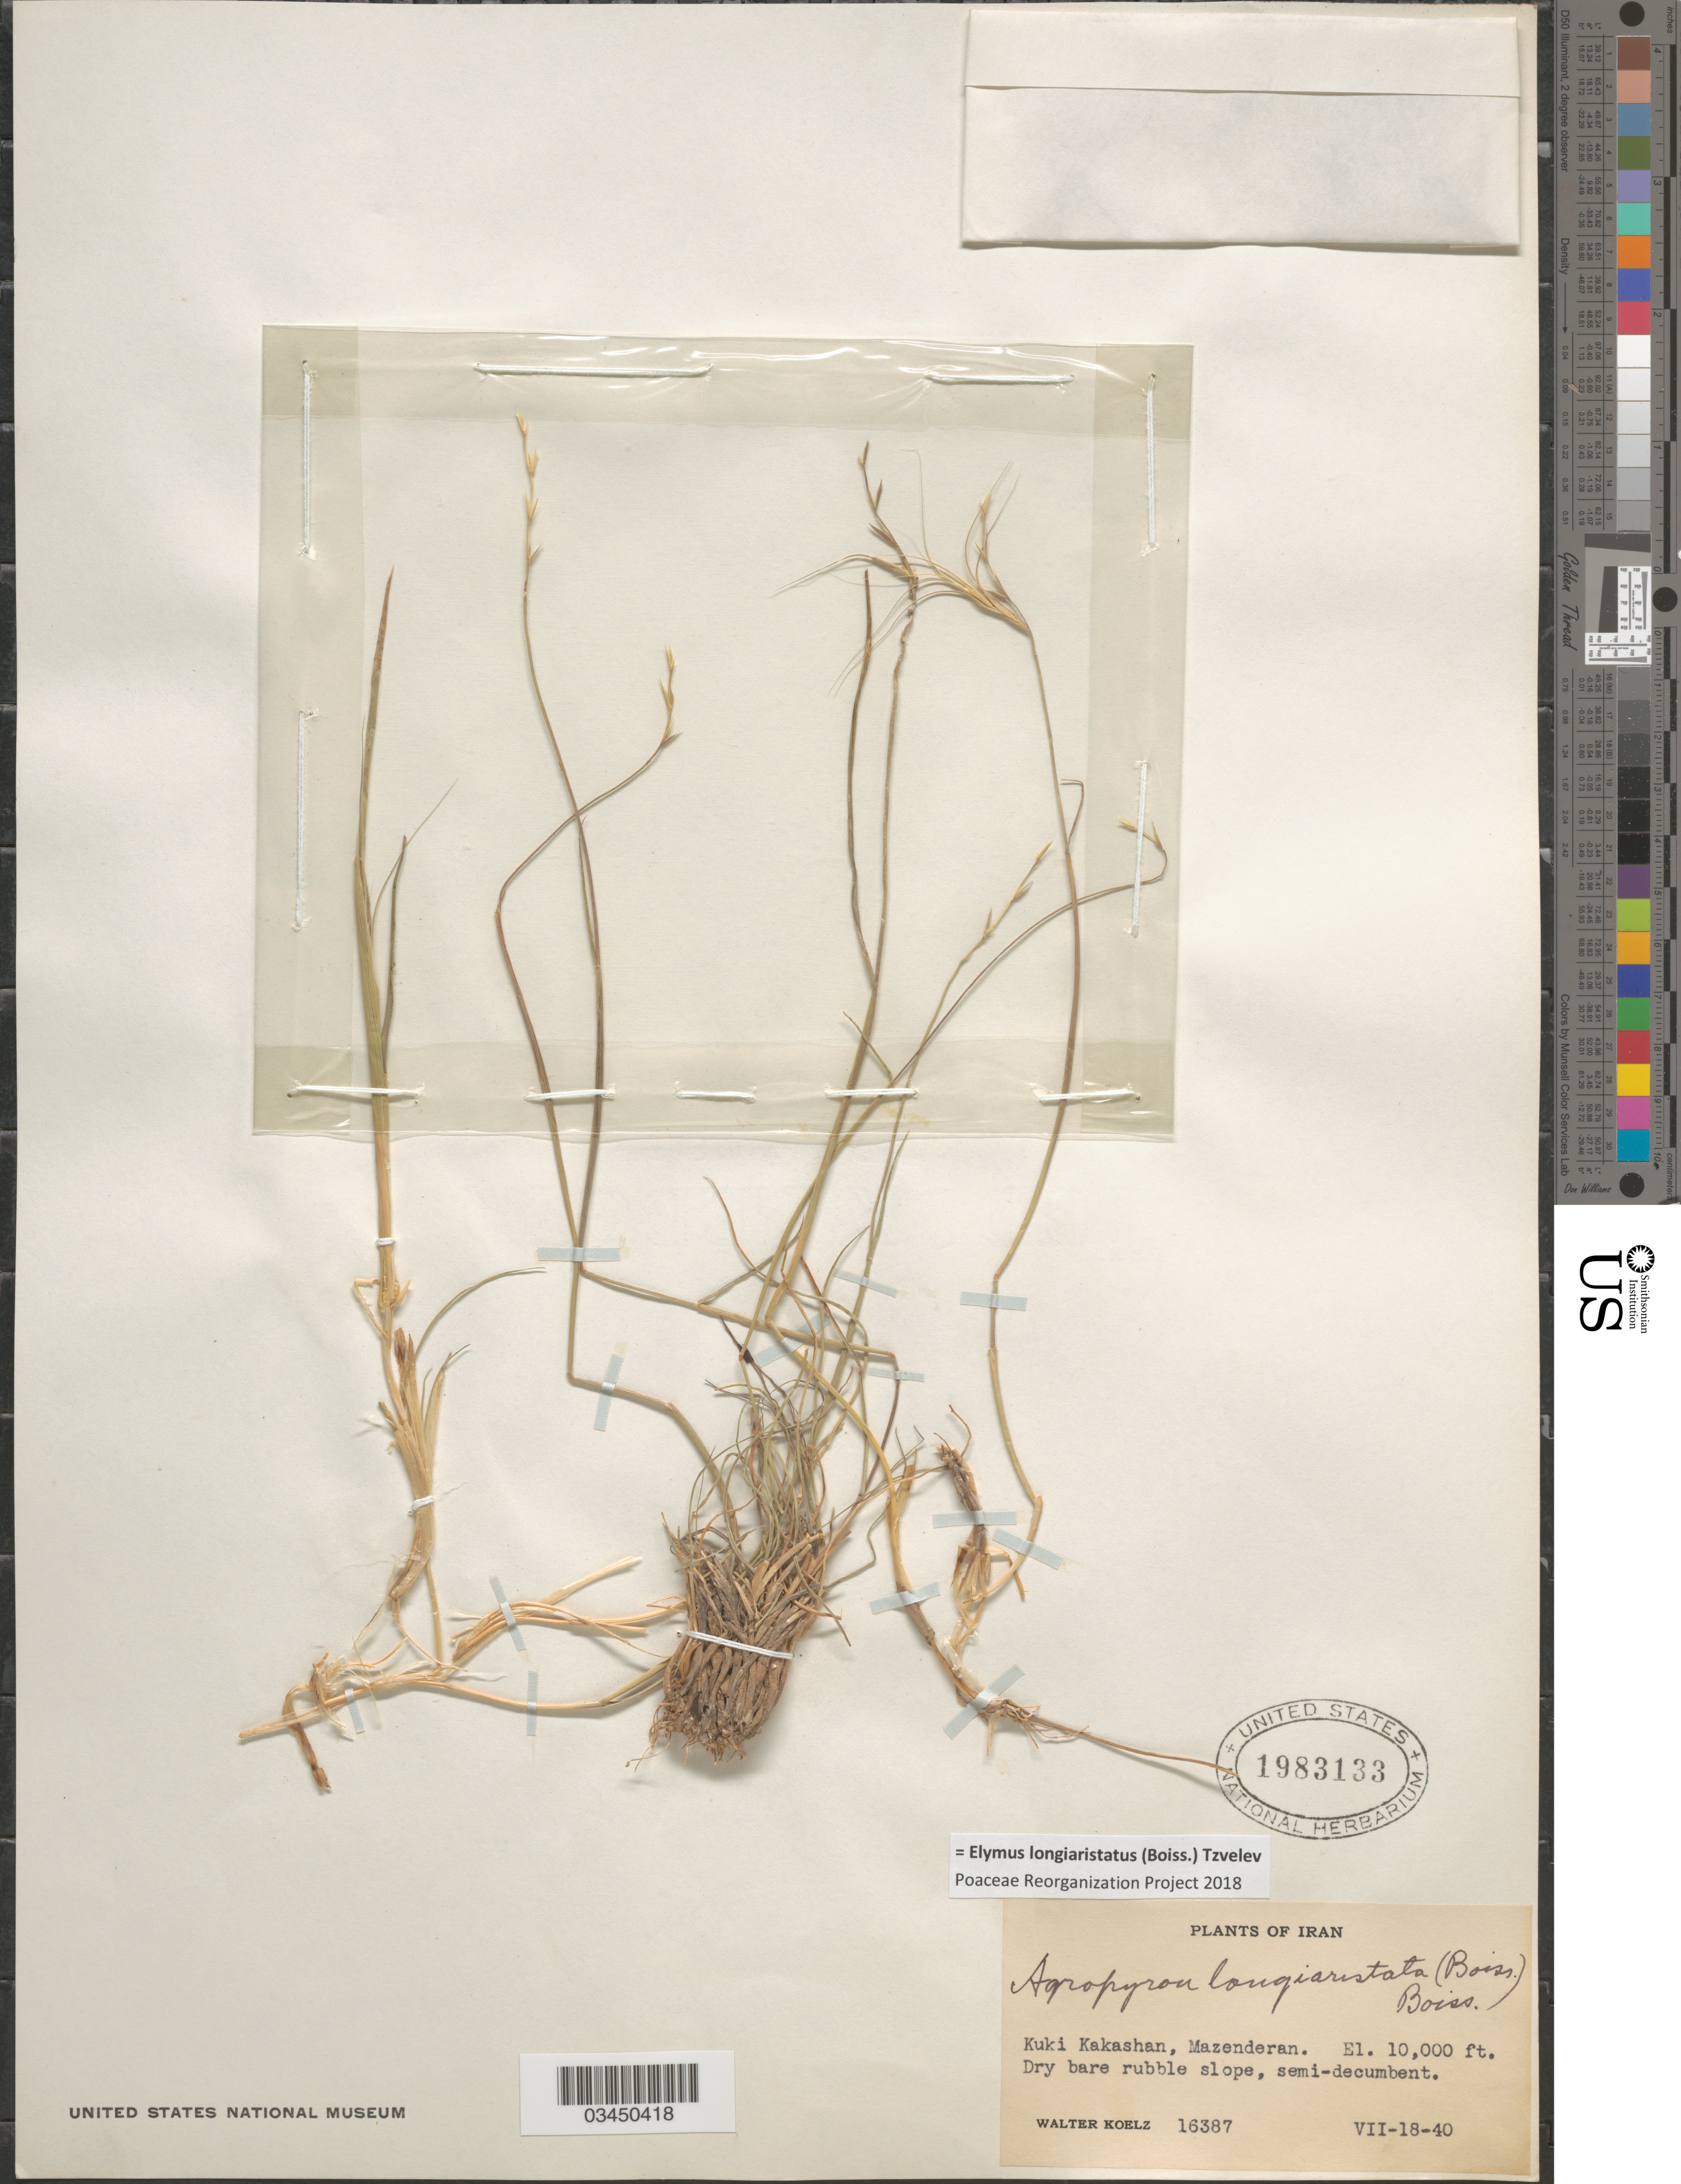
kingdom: Plantae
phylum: Tracheophyta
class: Liliopsida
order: Poales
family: Poaceae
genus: Elymus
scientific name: Elymus longiaristatus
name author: (Boiss.) Tzvelev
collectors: W. N. Koelz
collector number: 16387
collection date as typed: Transcribed d/m/y: 18/7/40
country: Iran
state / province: Mazandaran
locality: Kuki Kakashan, Mazenderan. Dry bare rubble slope, semi-decumbent.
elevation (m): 3048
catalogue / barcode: US 1983133